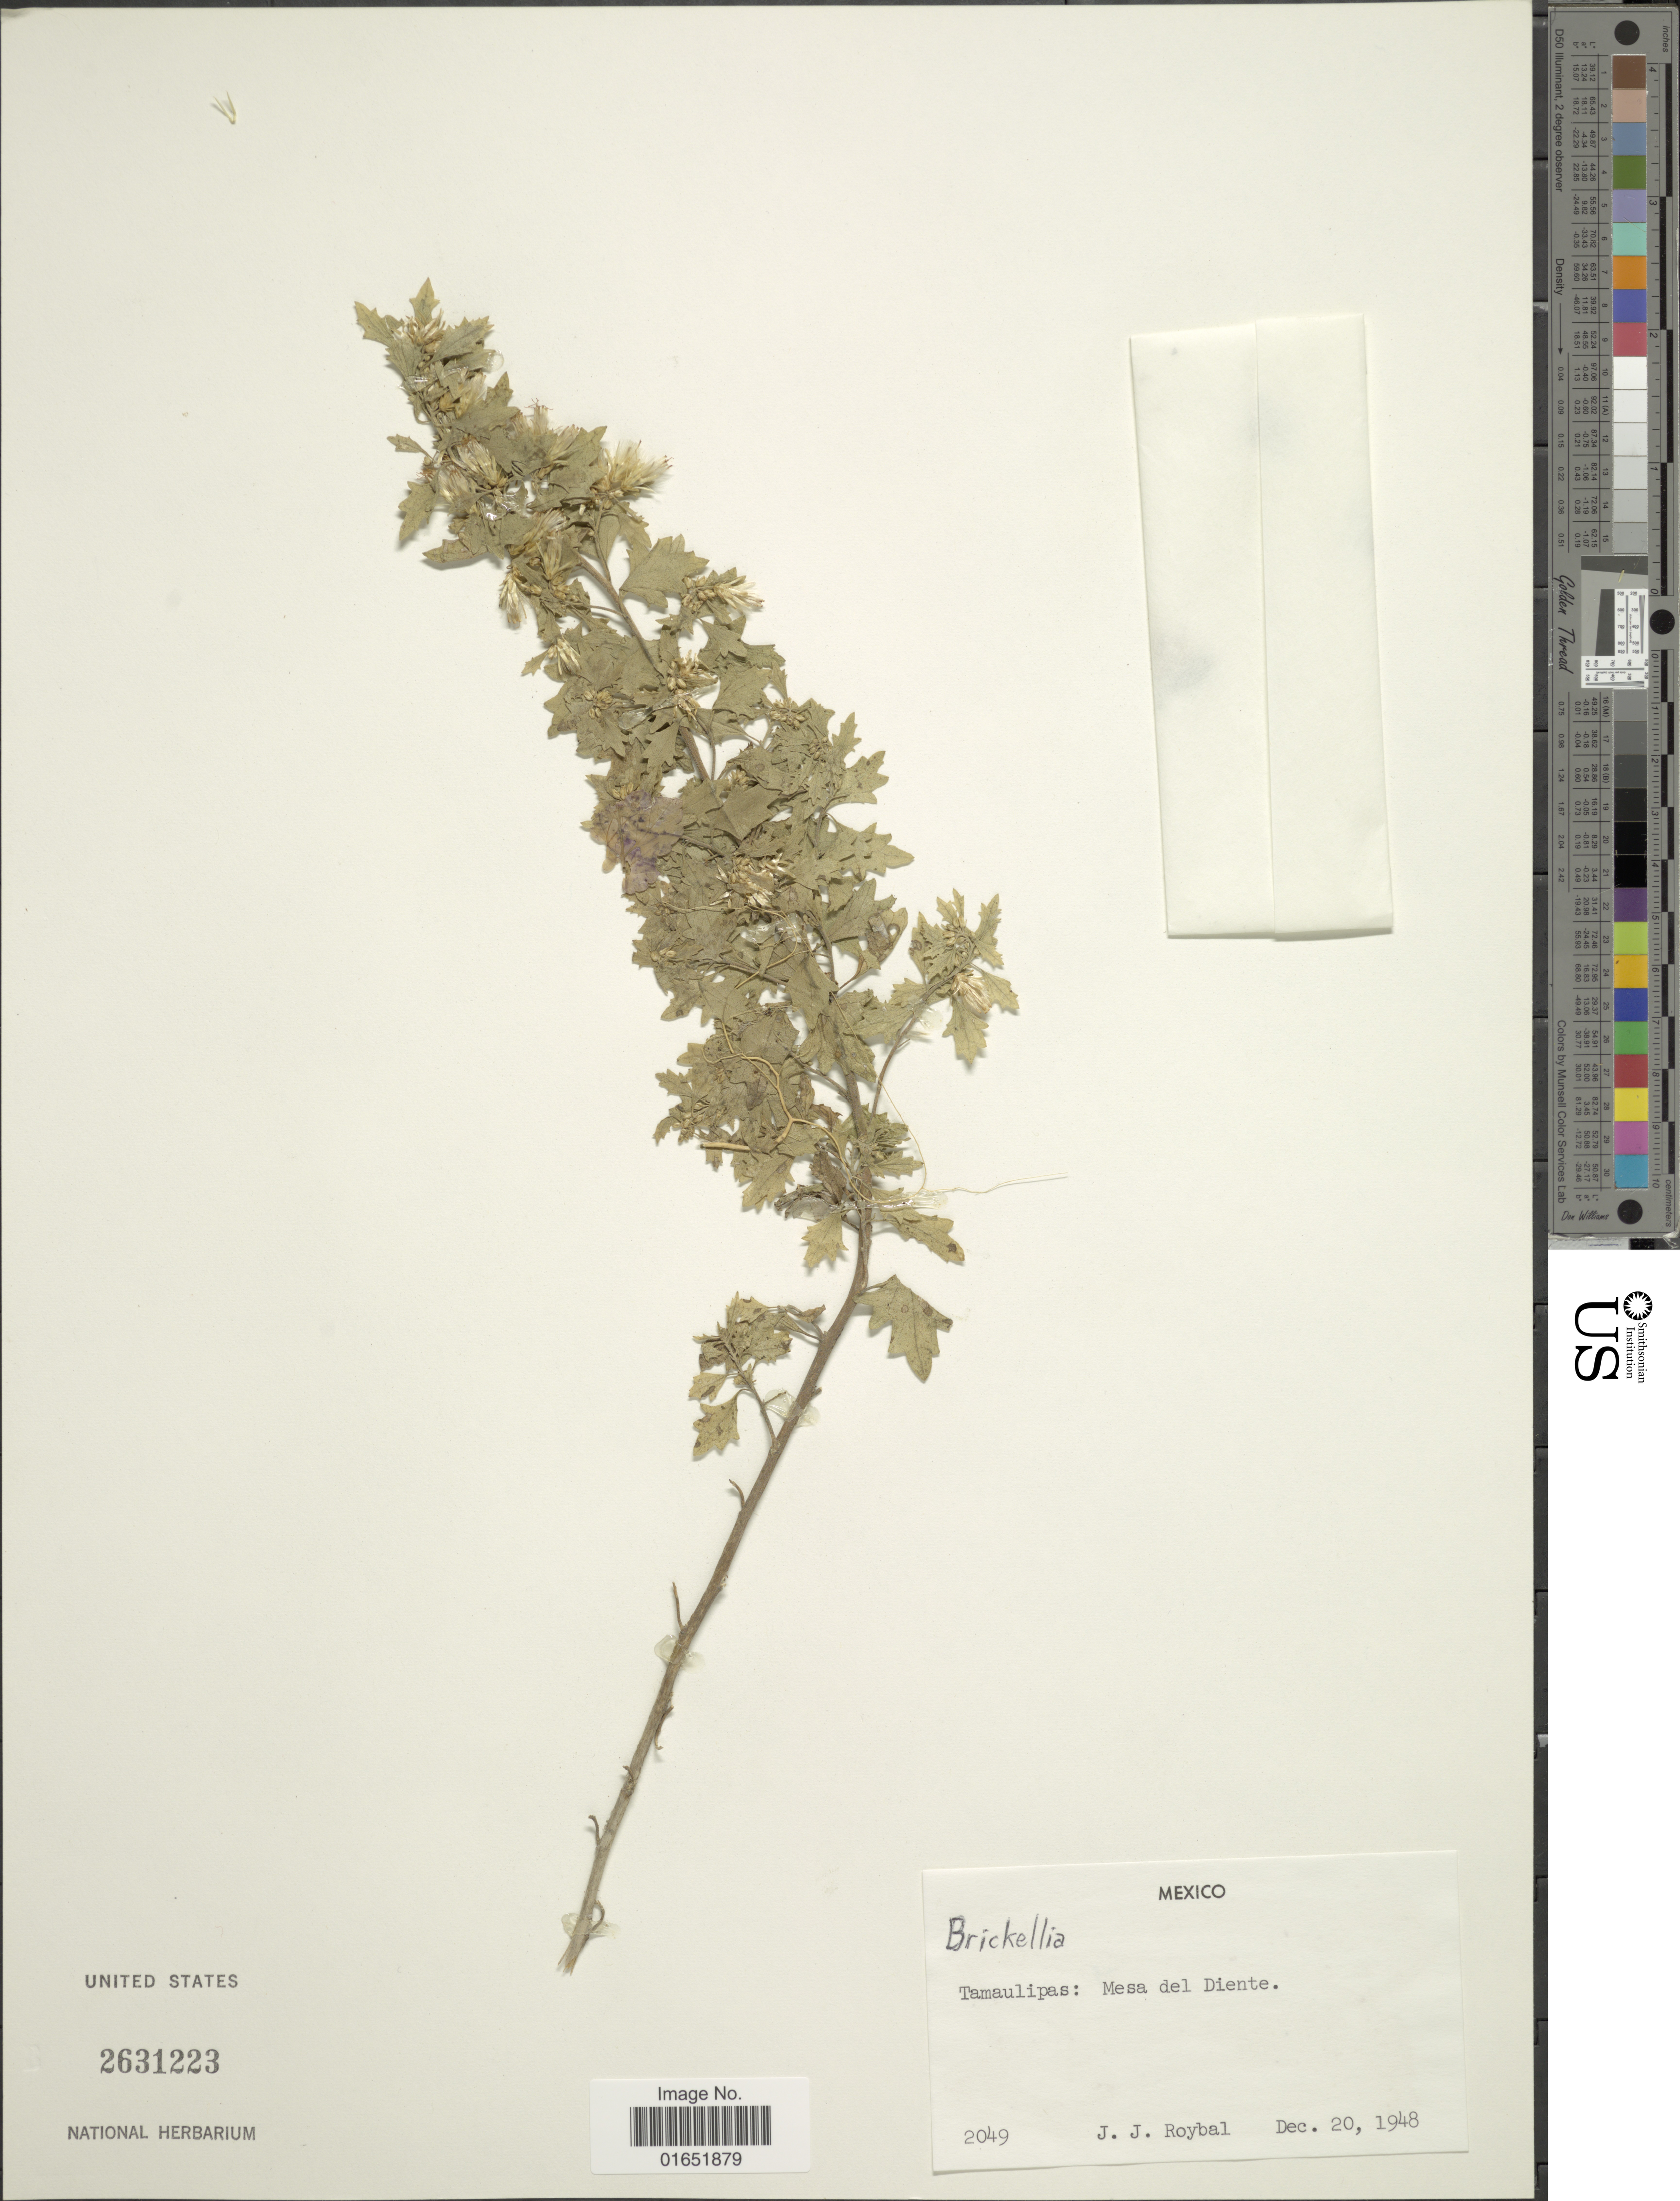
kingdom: Plantae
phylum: Tracheophyta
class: Magnoliopsida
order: Asterales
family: Asteraceae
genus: Brickellia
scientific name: Brickellia laciniata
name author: A. Gray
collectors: J. J. Roybal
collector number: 2049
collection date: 1948-12-20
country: Mexico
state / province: Tamaulipas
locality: Mesa del Diente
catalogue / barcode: US 2631223